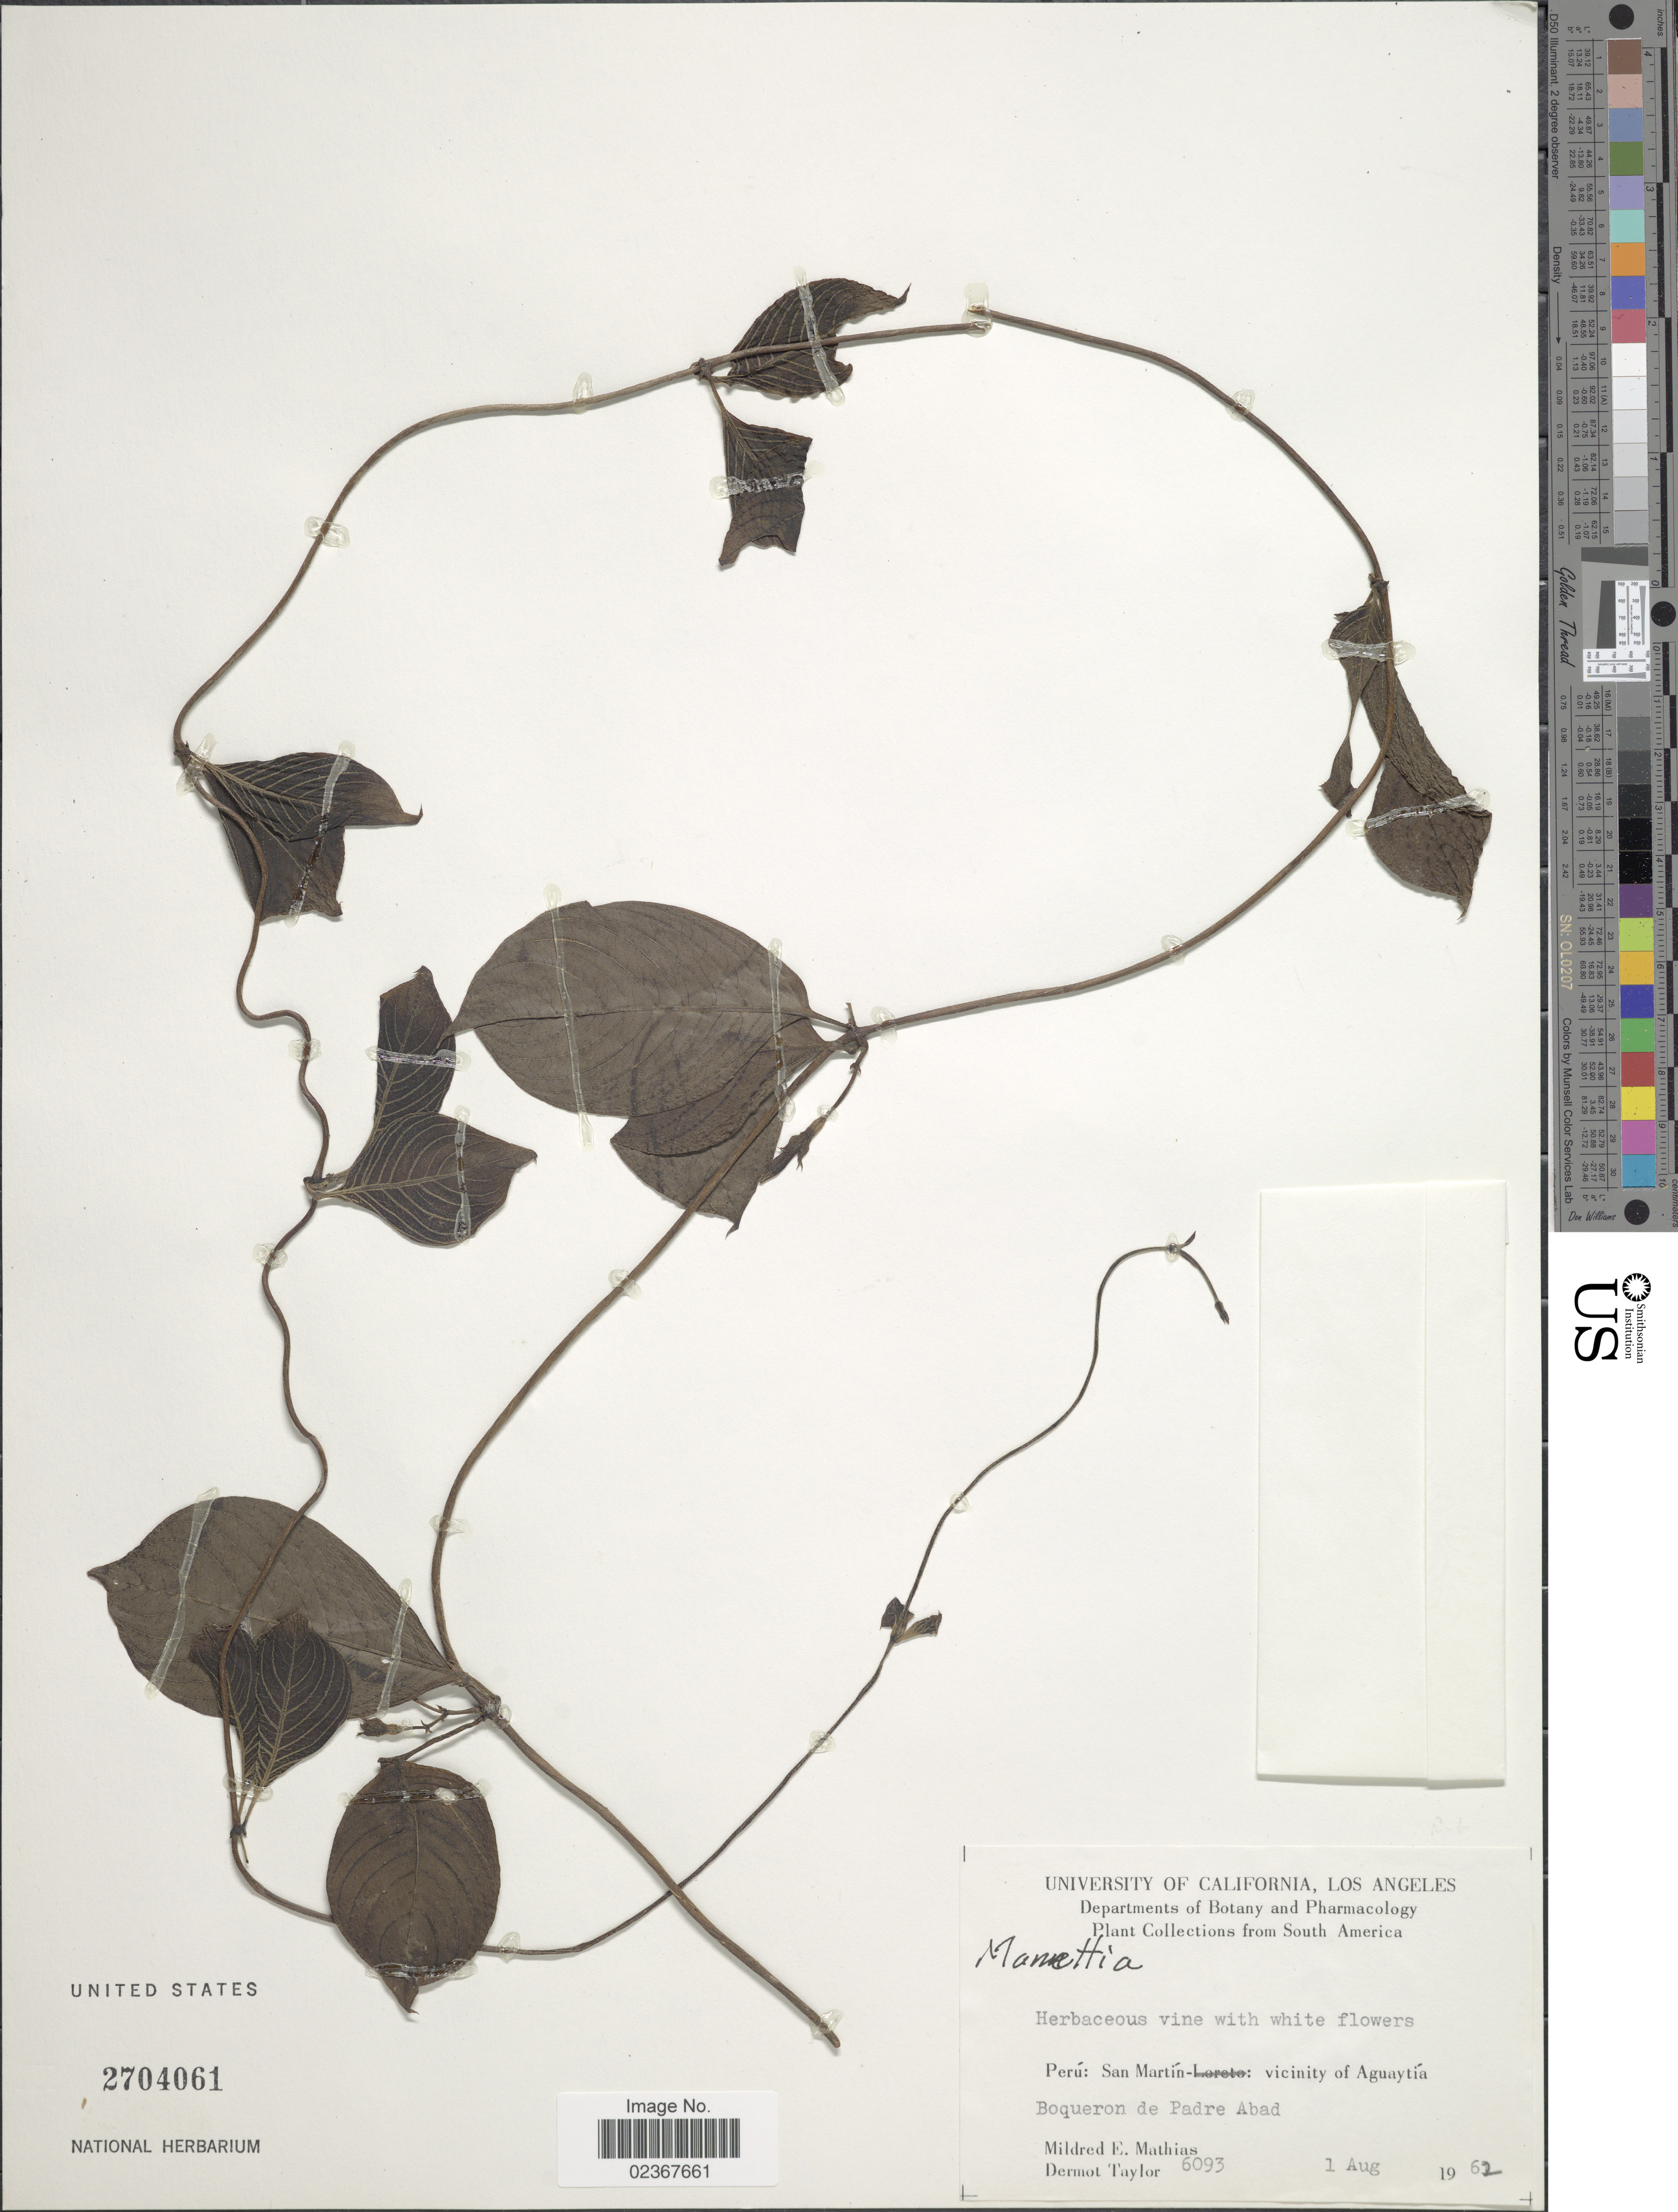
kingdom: Plantae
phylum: Tracheophyta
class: Magnoliopsida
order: Gentianales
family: Rubiaceae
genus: Manettia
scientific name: Manettia sp.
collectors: M. E. Mathias & D. Taylor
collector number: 6093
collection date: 1962-08-01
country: Peru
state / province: San Martín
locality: Vicinity of Aguaytía, Boqueron de Padre Abad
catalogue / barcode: US 2704061